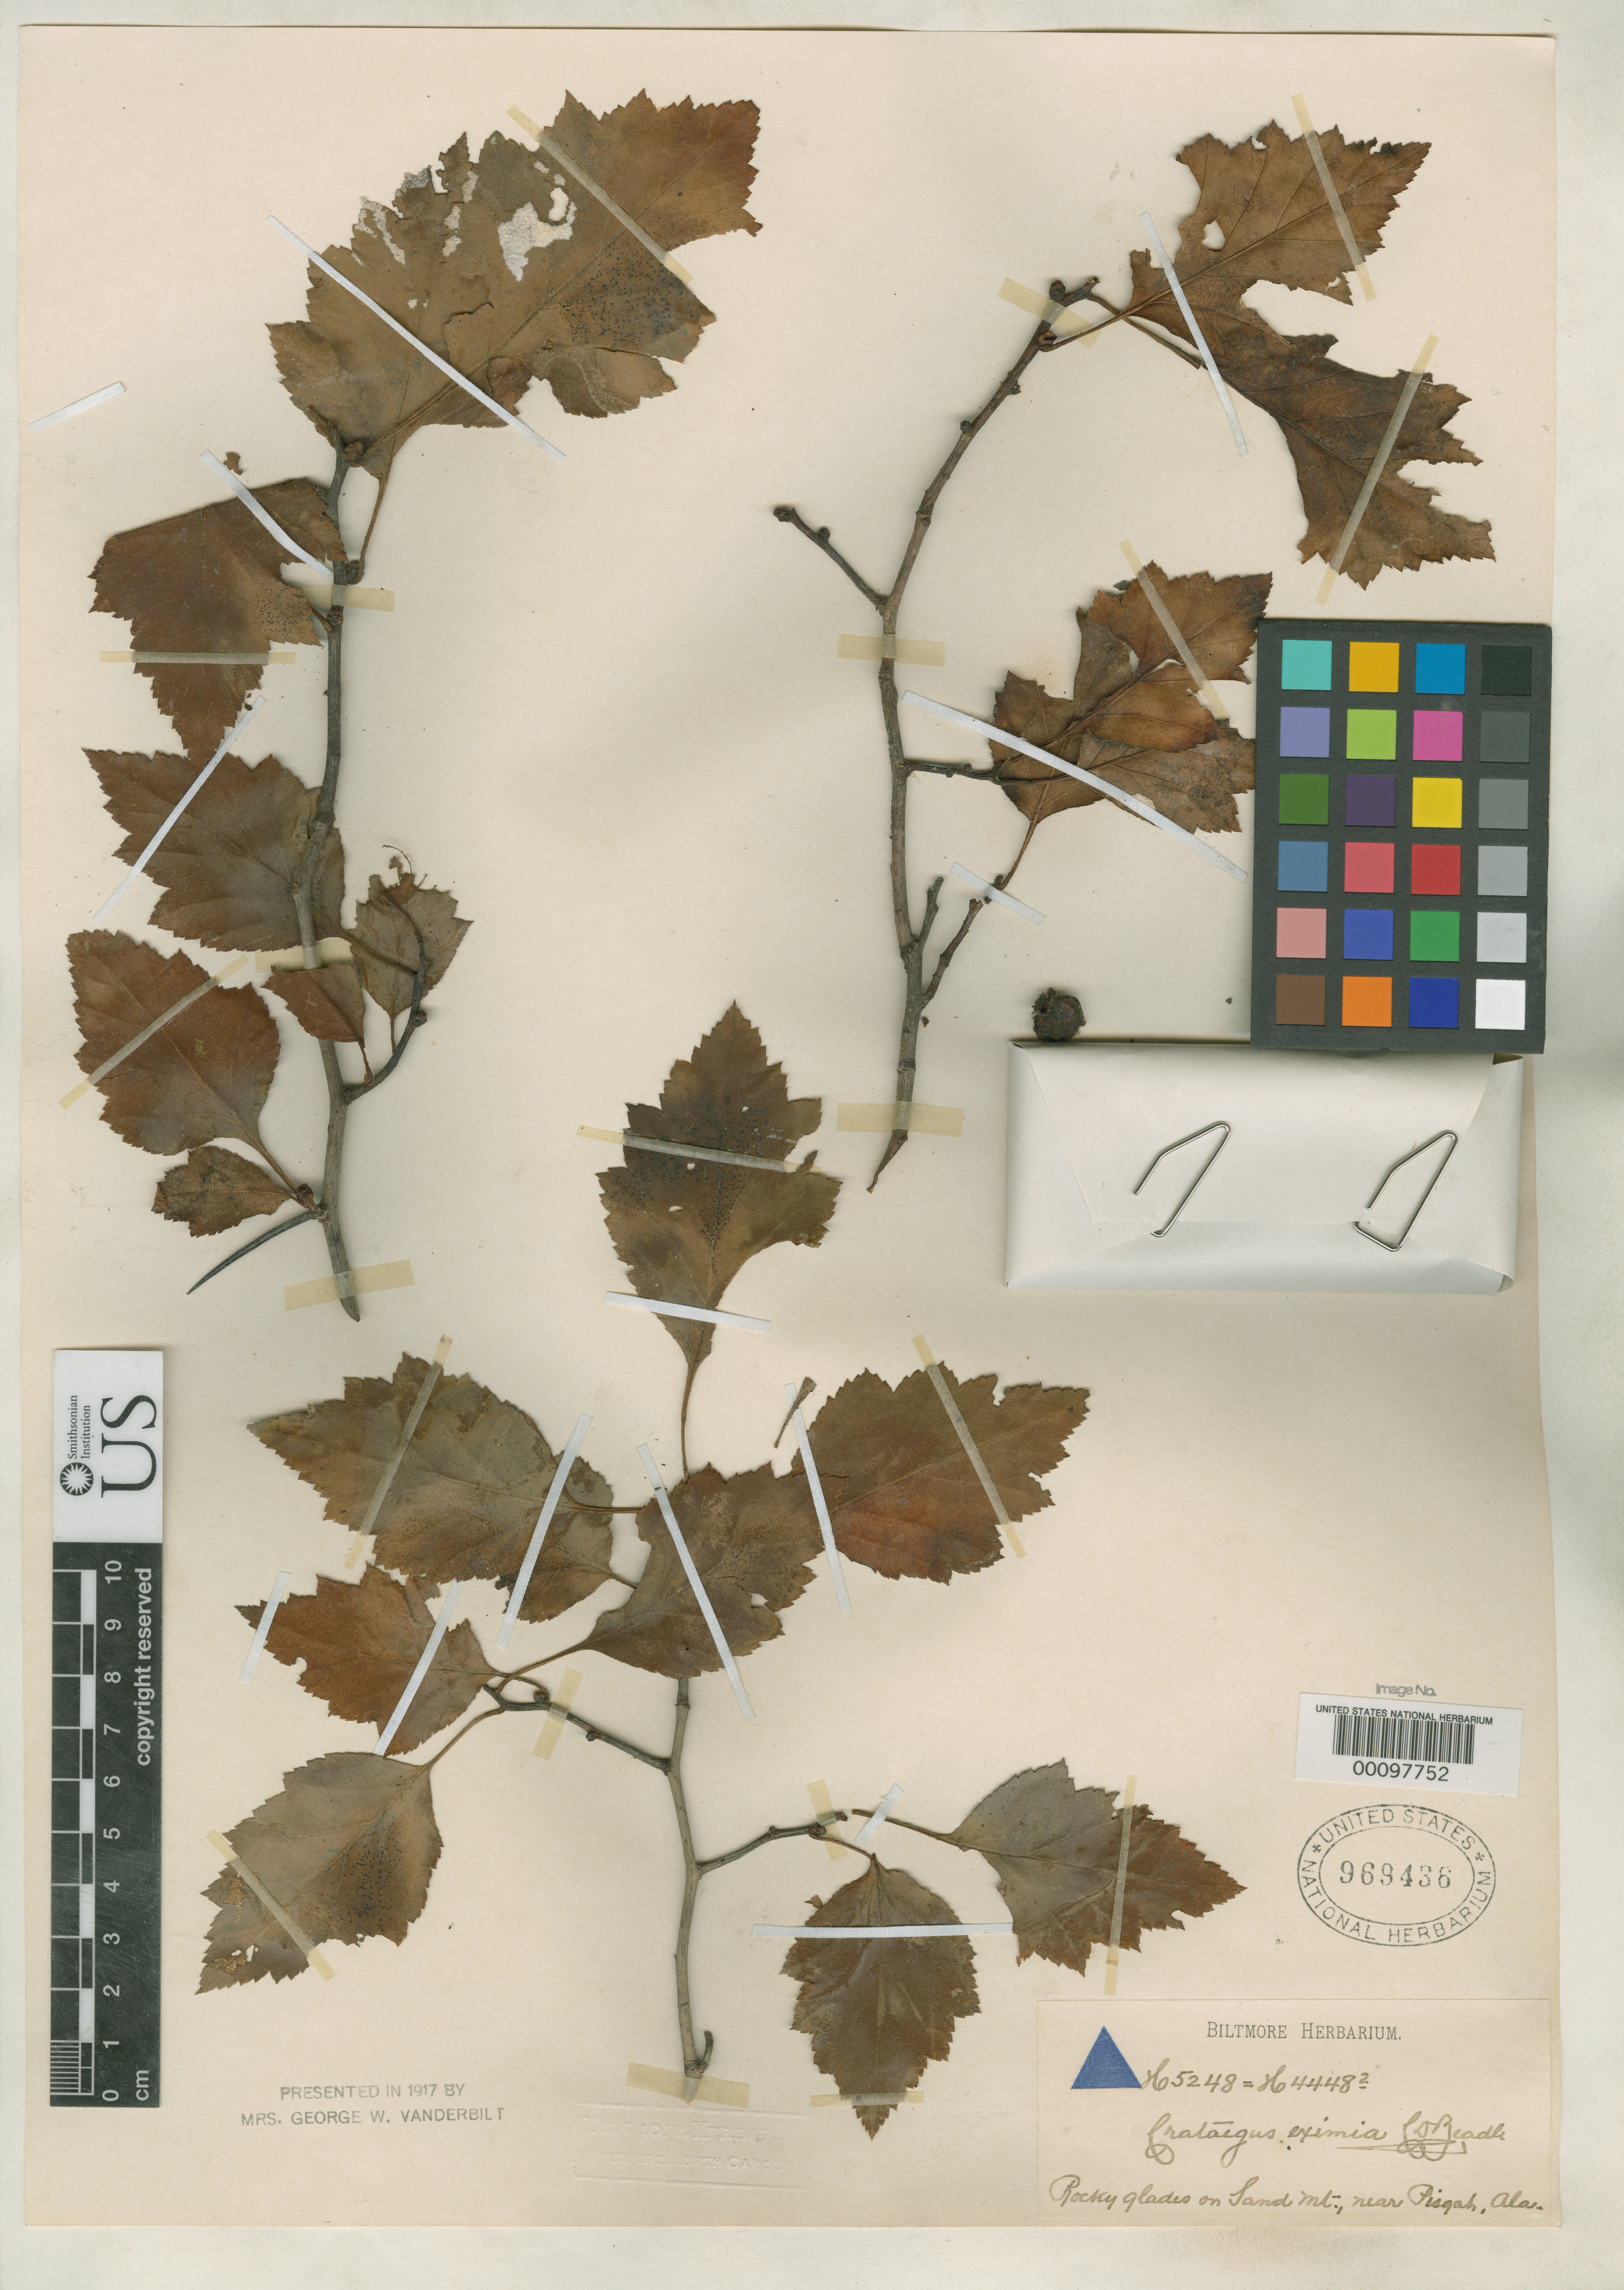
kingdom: Plantae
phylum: Tracheophyta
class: Magnoliopsida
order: Rosales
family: Rosaceae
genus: Crataegus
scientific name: Crataegus eximia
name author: Beadle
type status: Syntype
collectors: ex herb. Biltmore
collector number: H 5248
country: United States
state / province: Alabama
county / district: Jackson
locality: Sand Mtns. near Pisgah.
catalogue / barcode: US 969436